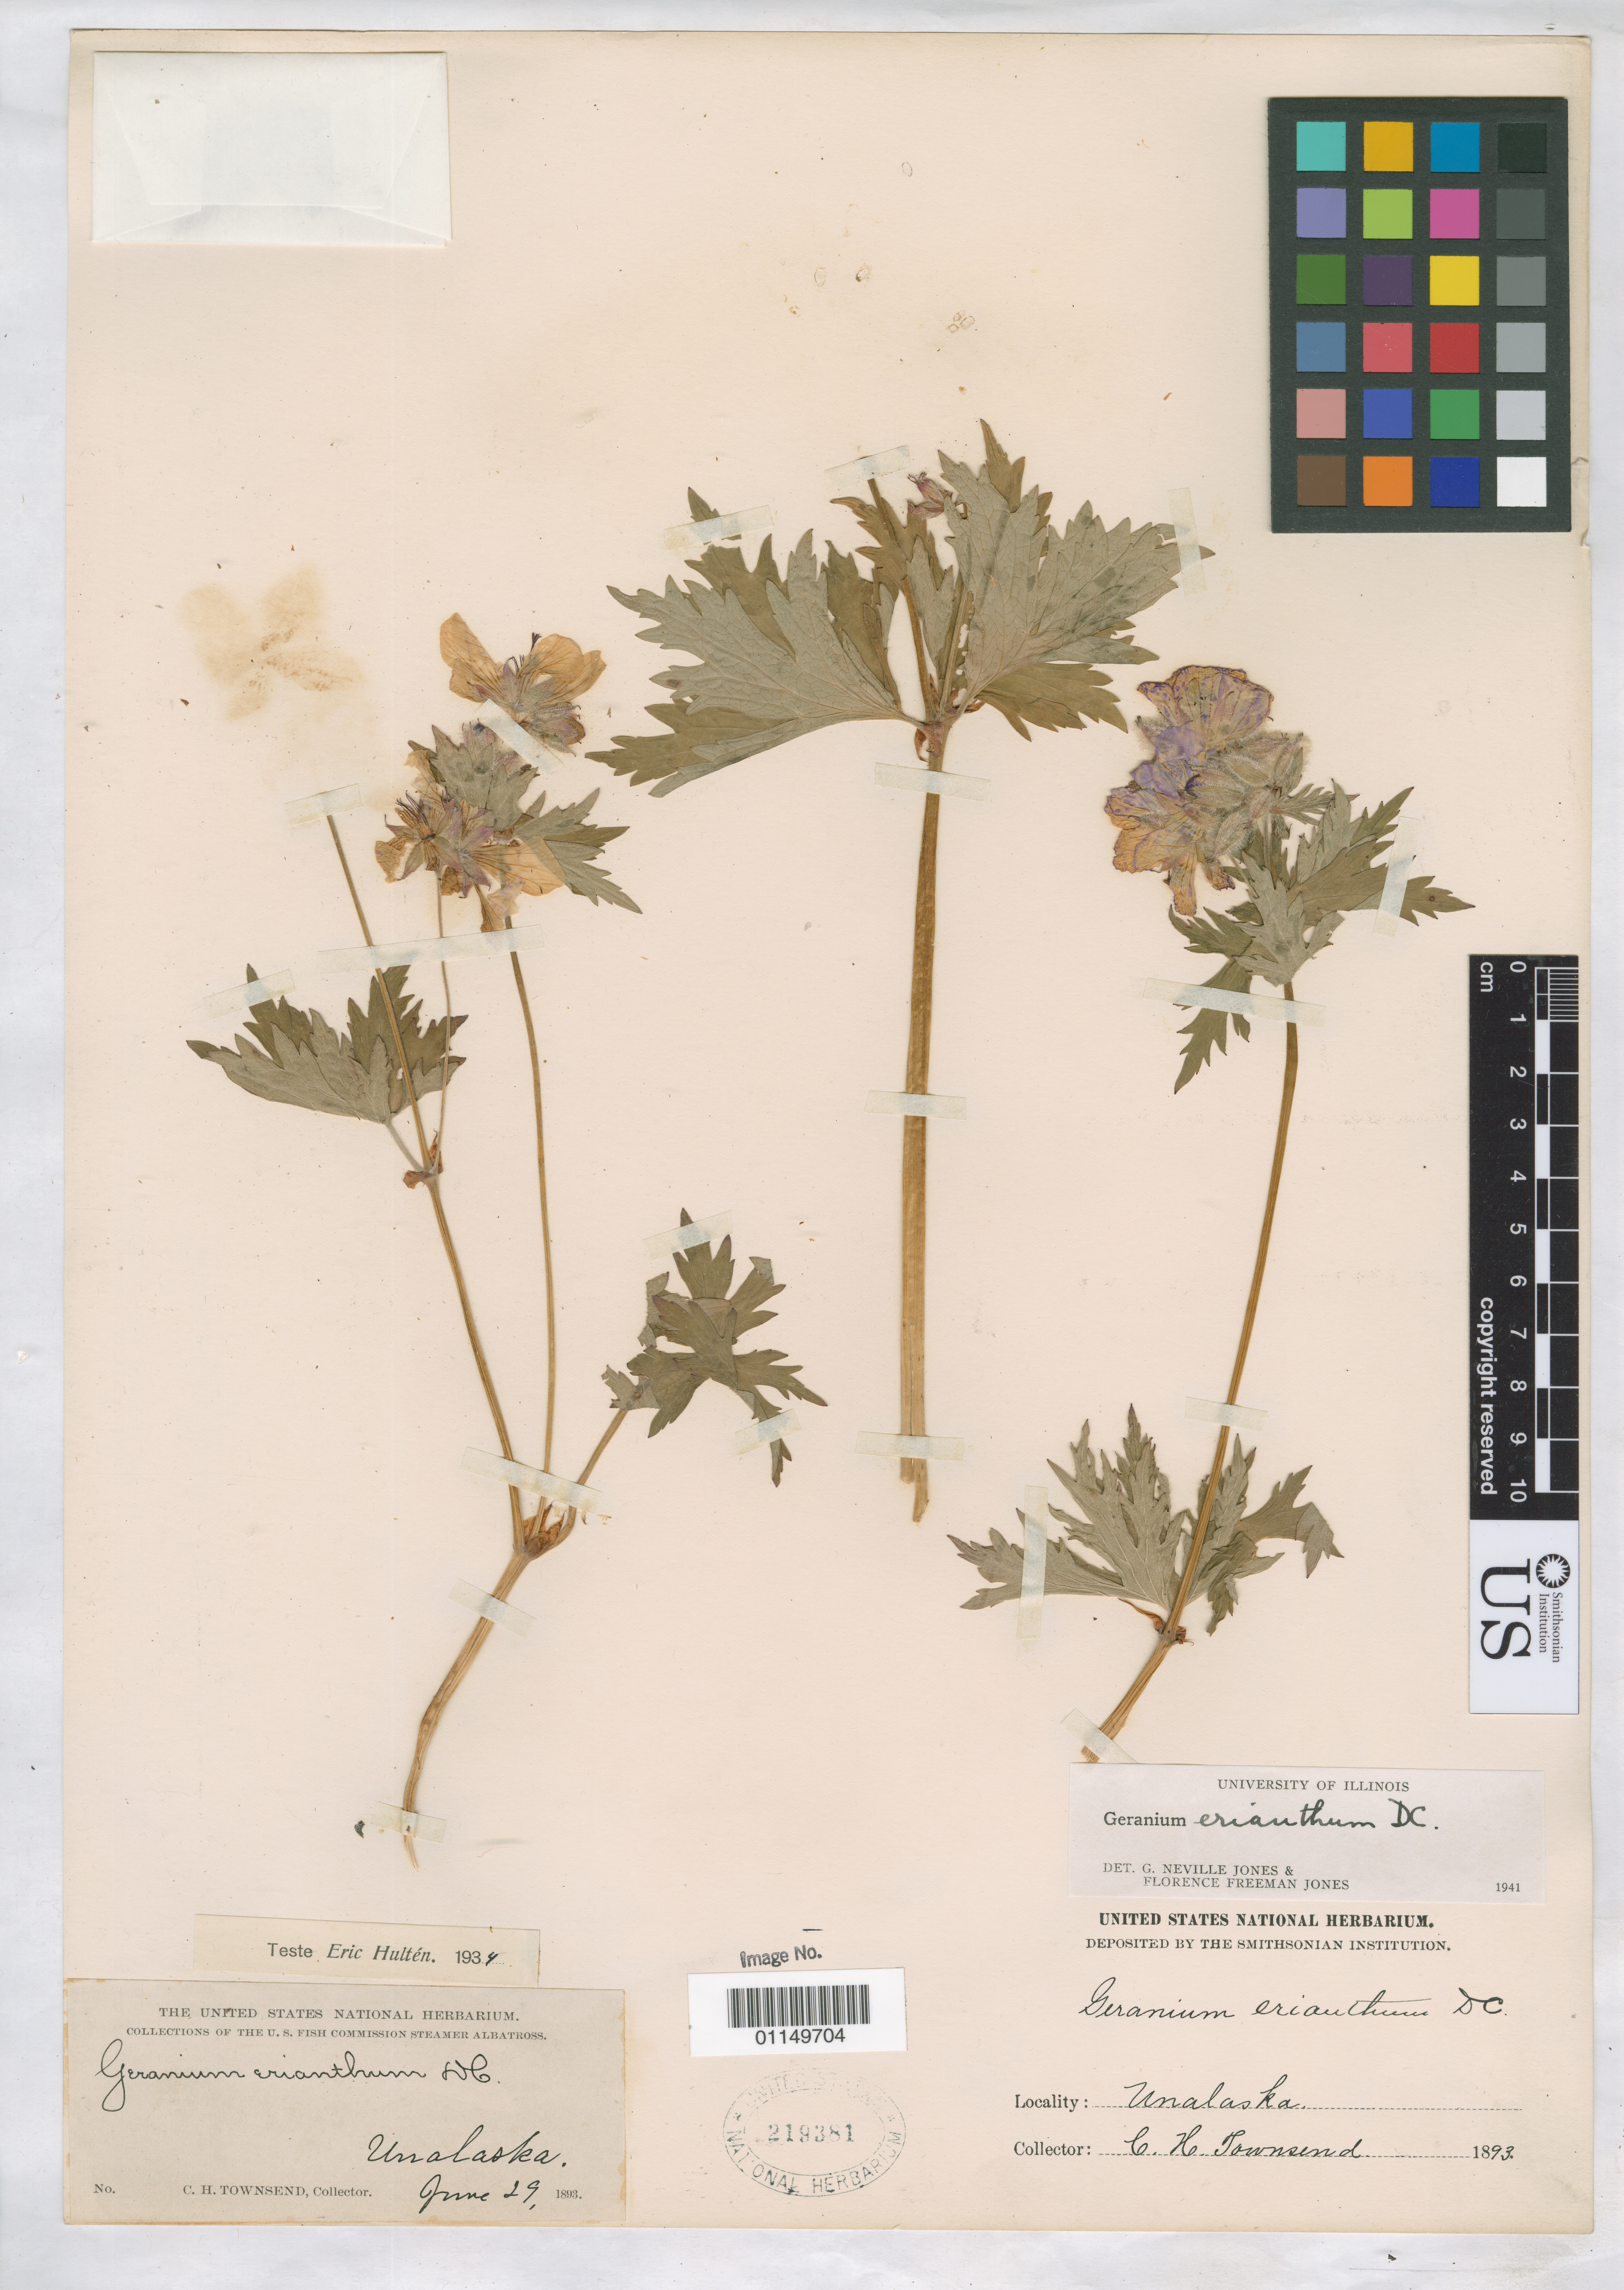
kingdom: Plantae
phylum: Tracheophyta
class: Magnoliopsida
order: Geraniales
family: Geraniaceae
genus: Geranium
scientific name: Geranium erianthum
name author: DC.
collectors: C. H. Townsend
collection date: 1893-06-29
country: United States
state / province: Alaska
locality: Unalaska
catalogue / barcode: US 219381